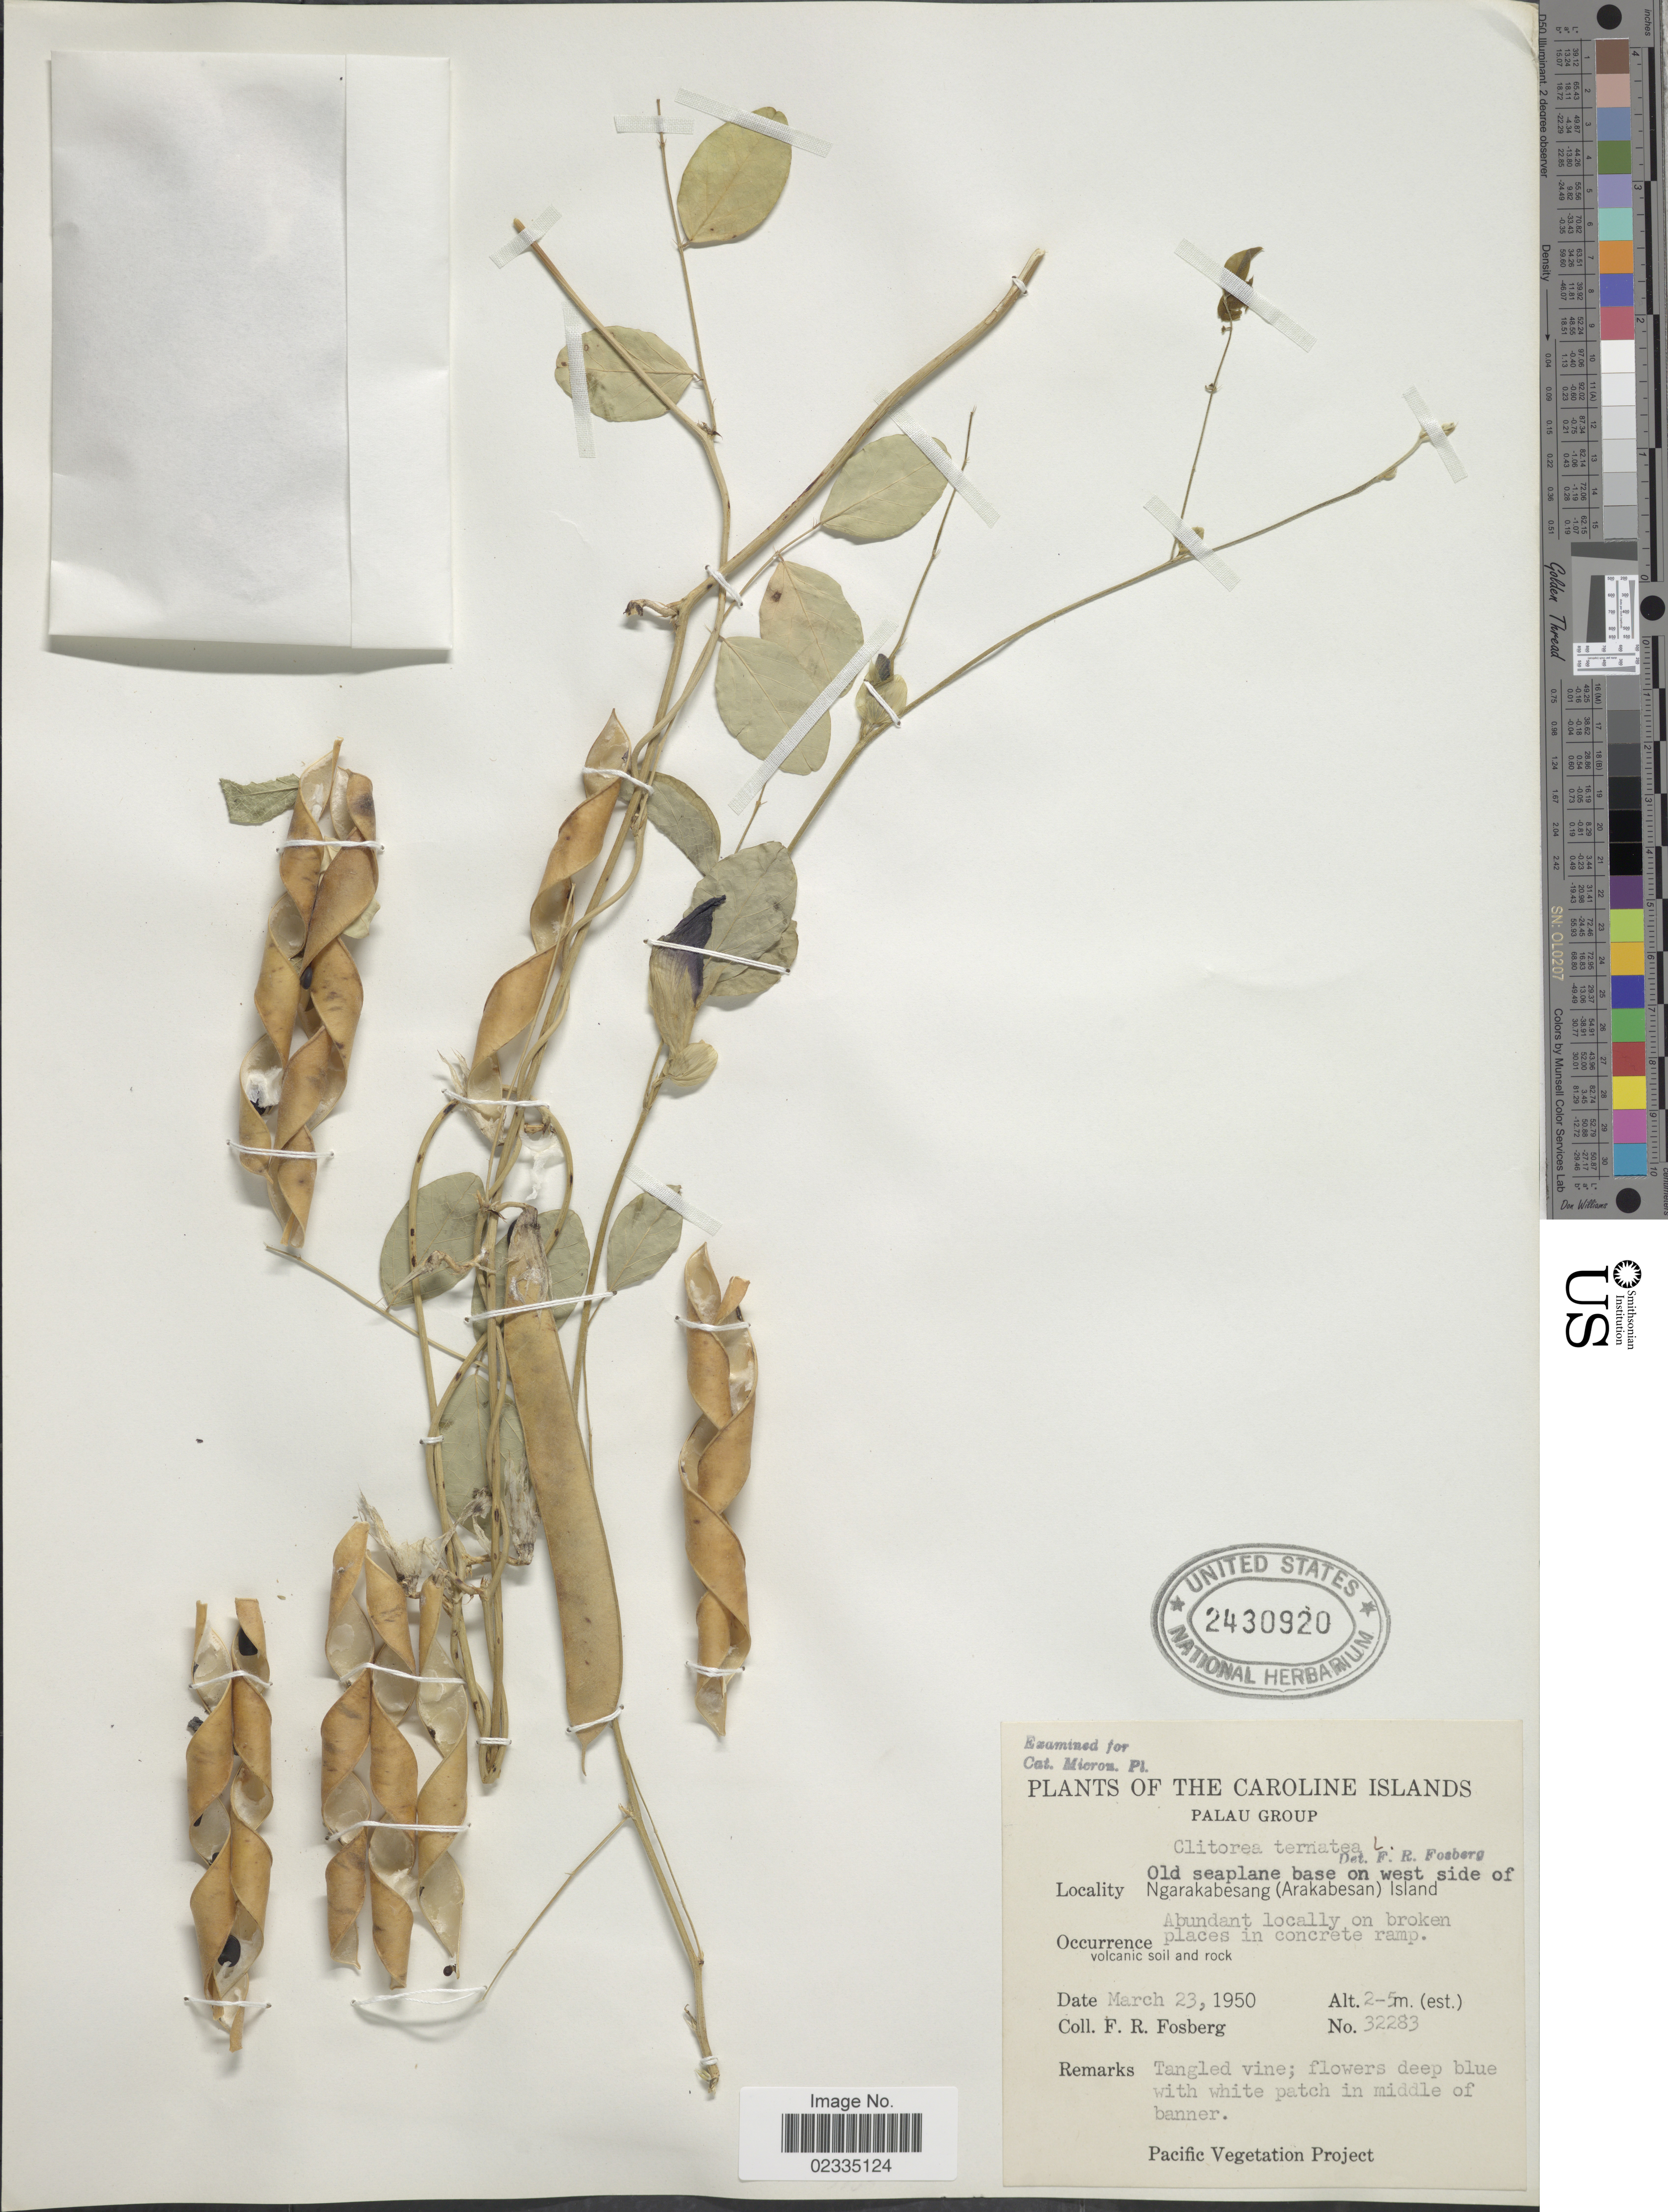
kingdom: Plantae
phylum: Tracheophyta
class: Magnoliopsida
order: Fabales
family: Fabaceae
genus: Clitoria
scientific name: Clitoria ternatea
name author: L.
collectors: F. R. Fosberg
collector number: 32283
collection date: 1950-03-23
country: Palau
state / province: Koror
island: Ngerekebesang [Arakabesan]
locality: The Caroline Islands, Palau Group, Old seaplane base on west side of Ngarakabesang (Arakabesan) Island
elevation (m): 2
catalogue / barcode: US 2430920